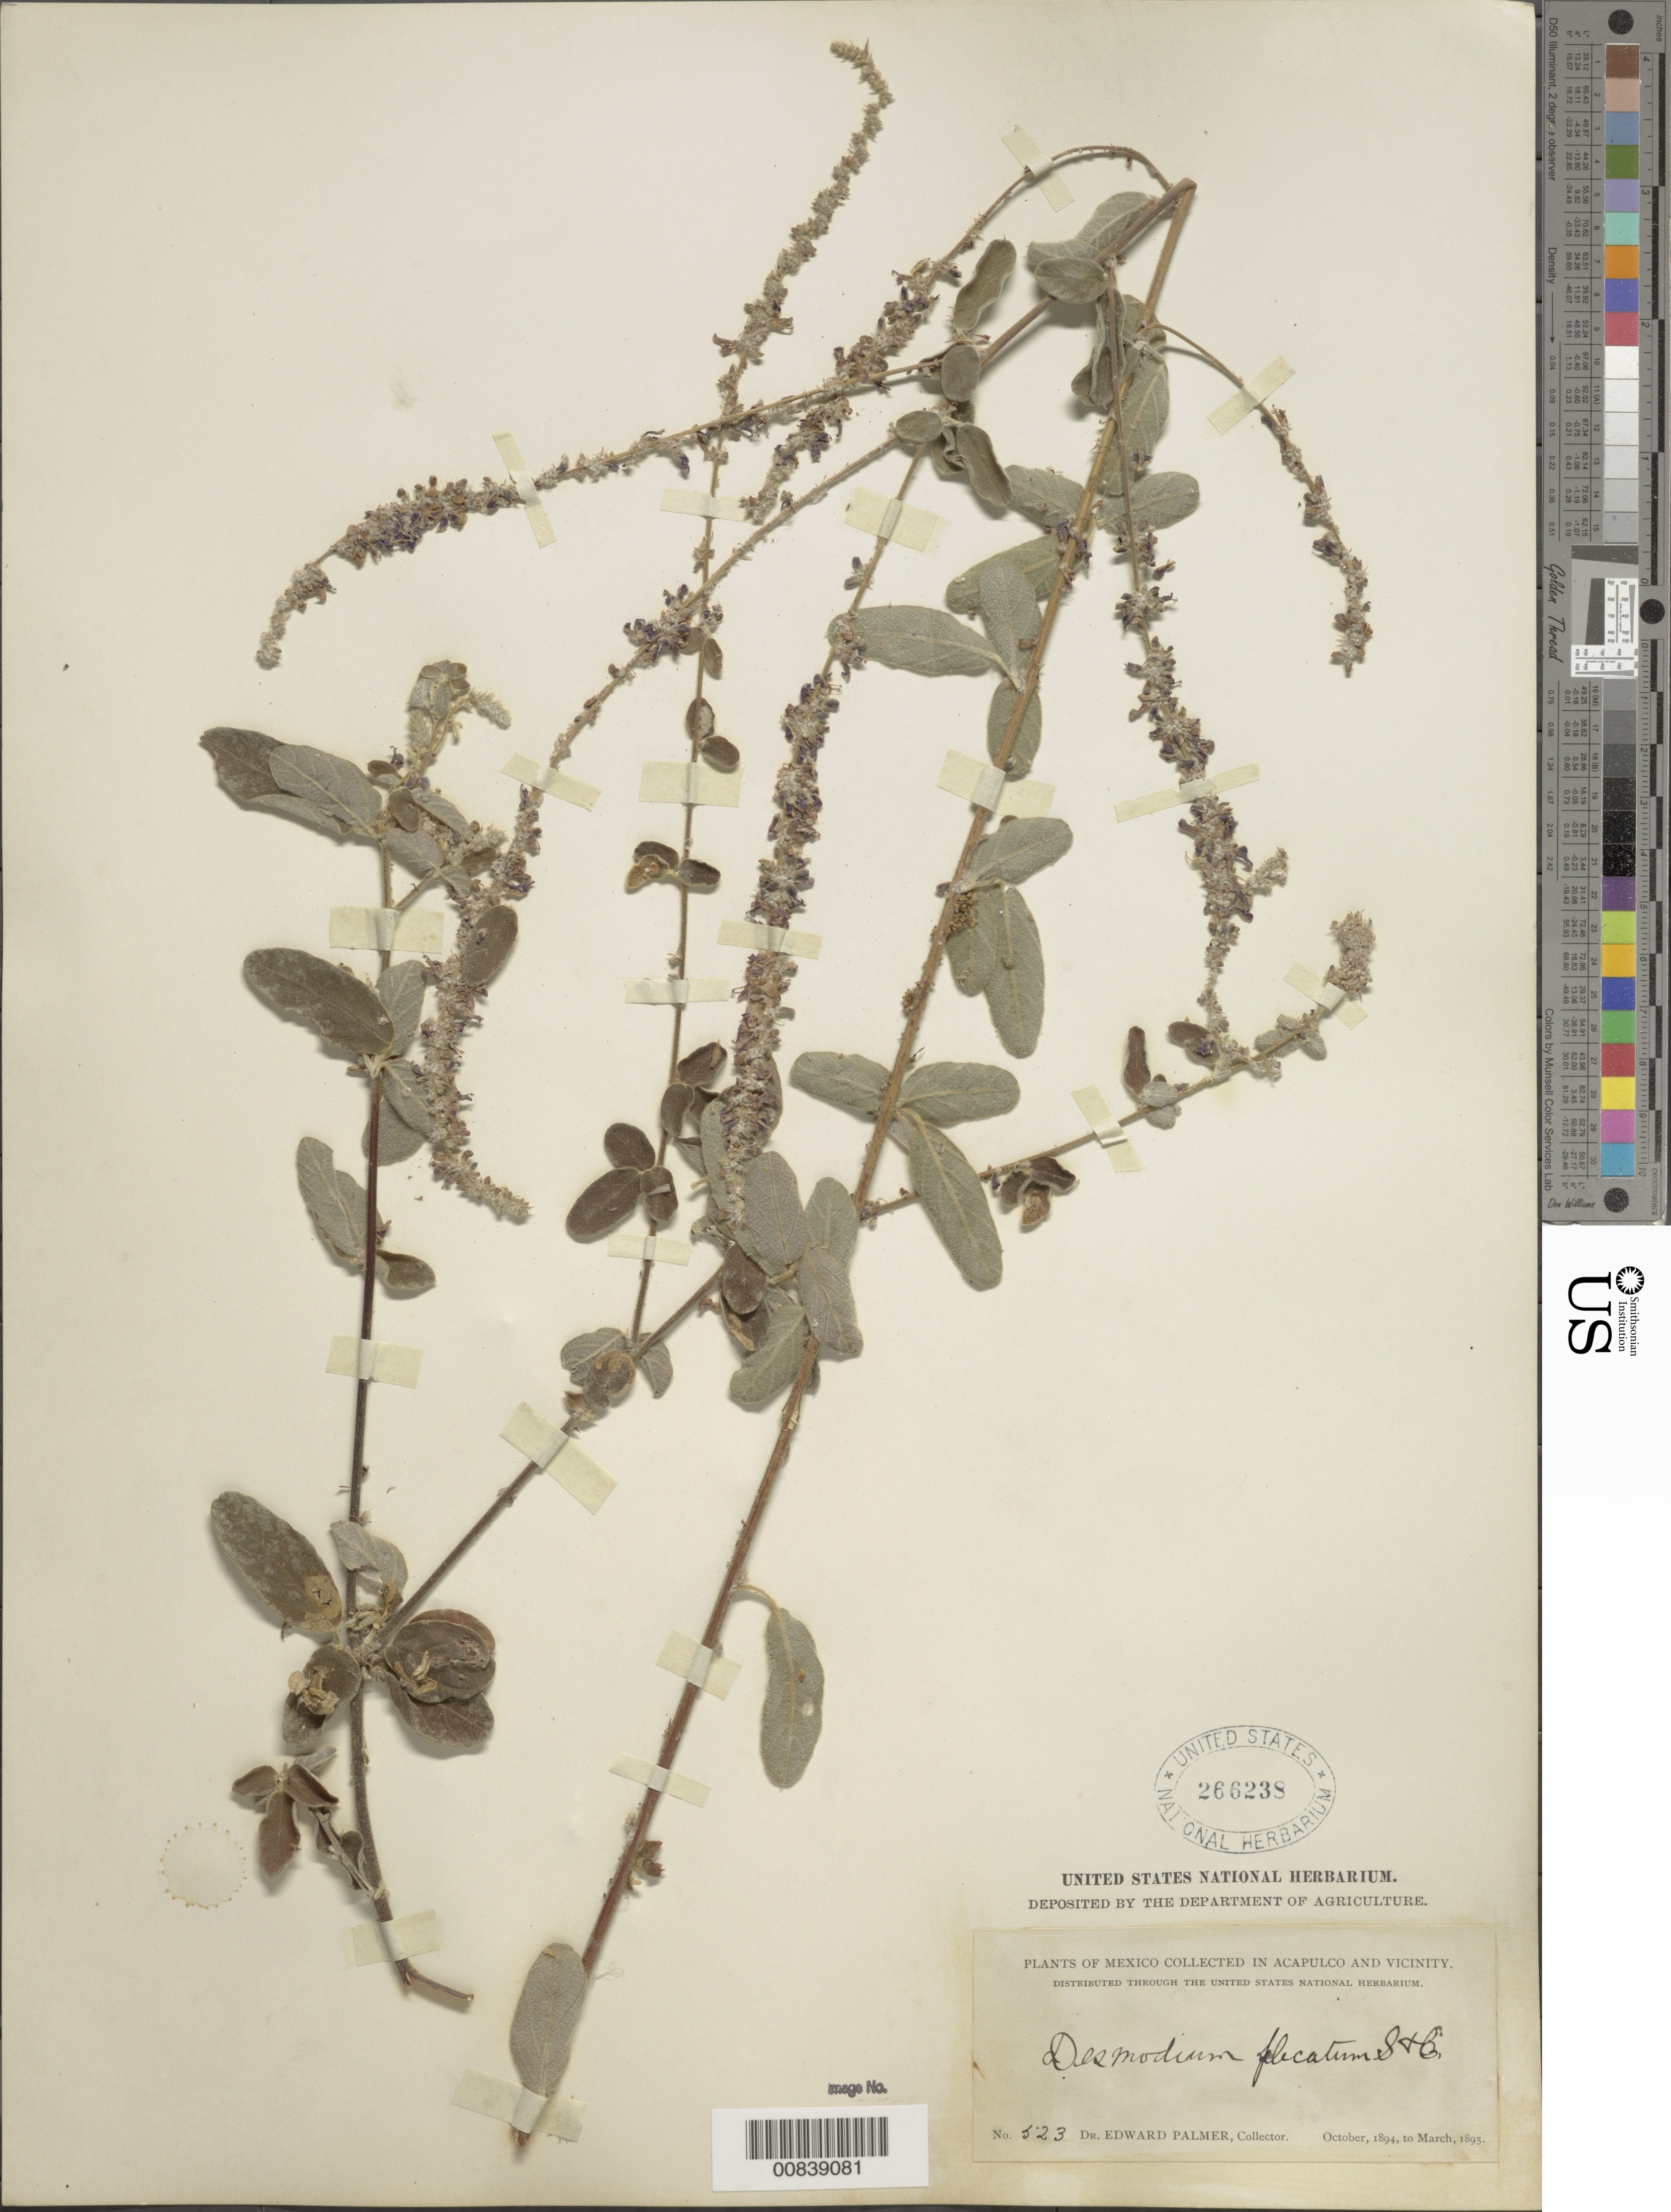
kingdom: Plantae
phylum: Tracheophyta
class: Magnoliopsida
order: Fabales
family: Fabaceae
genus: Desmodium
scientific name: Desmodium plicatum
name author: Schltdl. & Cham.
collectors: E. Palmer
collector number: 523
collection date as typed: Oct 1894 to -- Mar 1895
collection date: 1894-10/1895-03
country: Mexico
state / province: Guerrero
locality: Acapulco, Guerrero and vicinity.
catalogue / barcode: US 266238